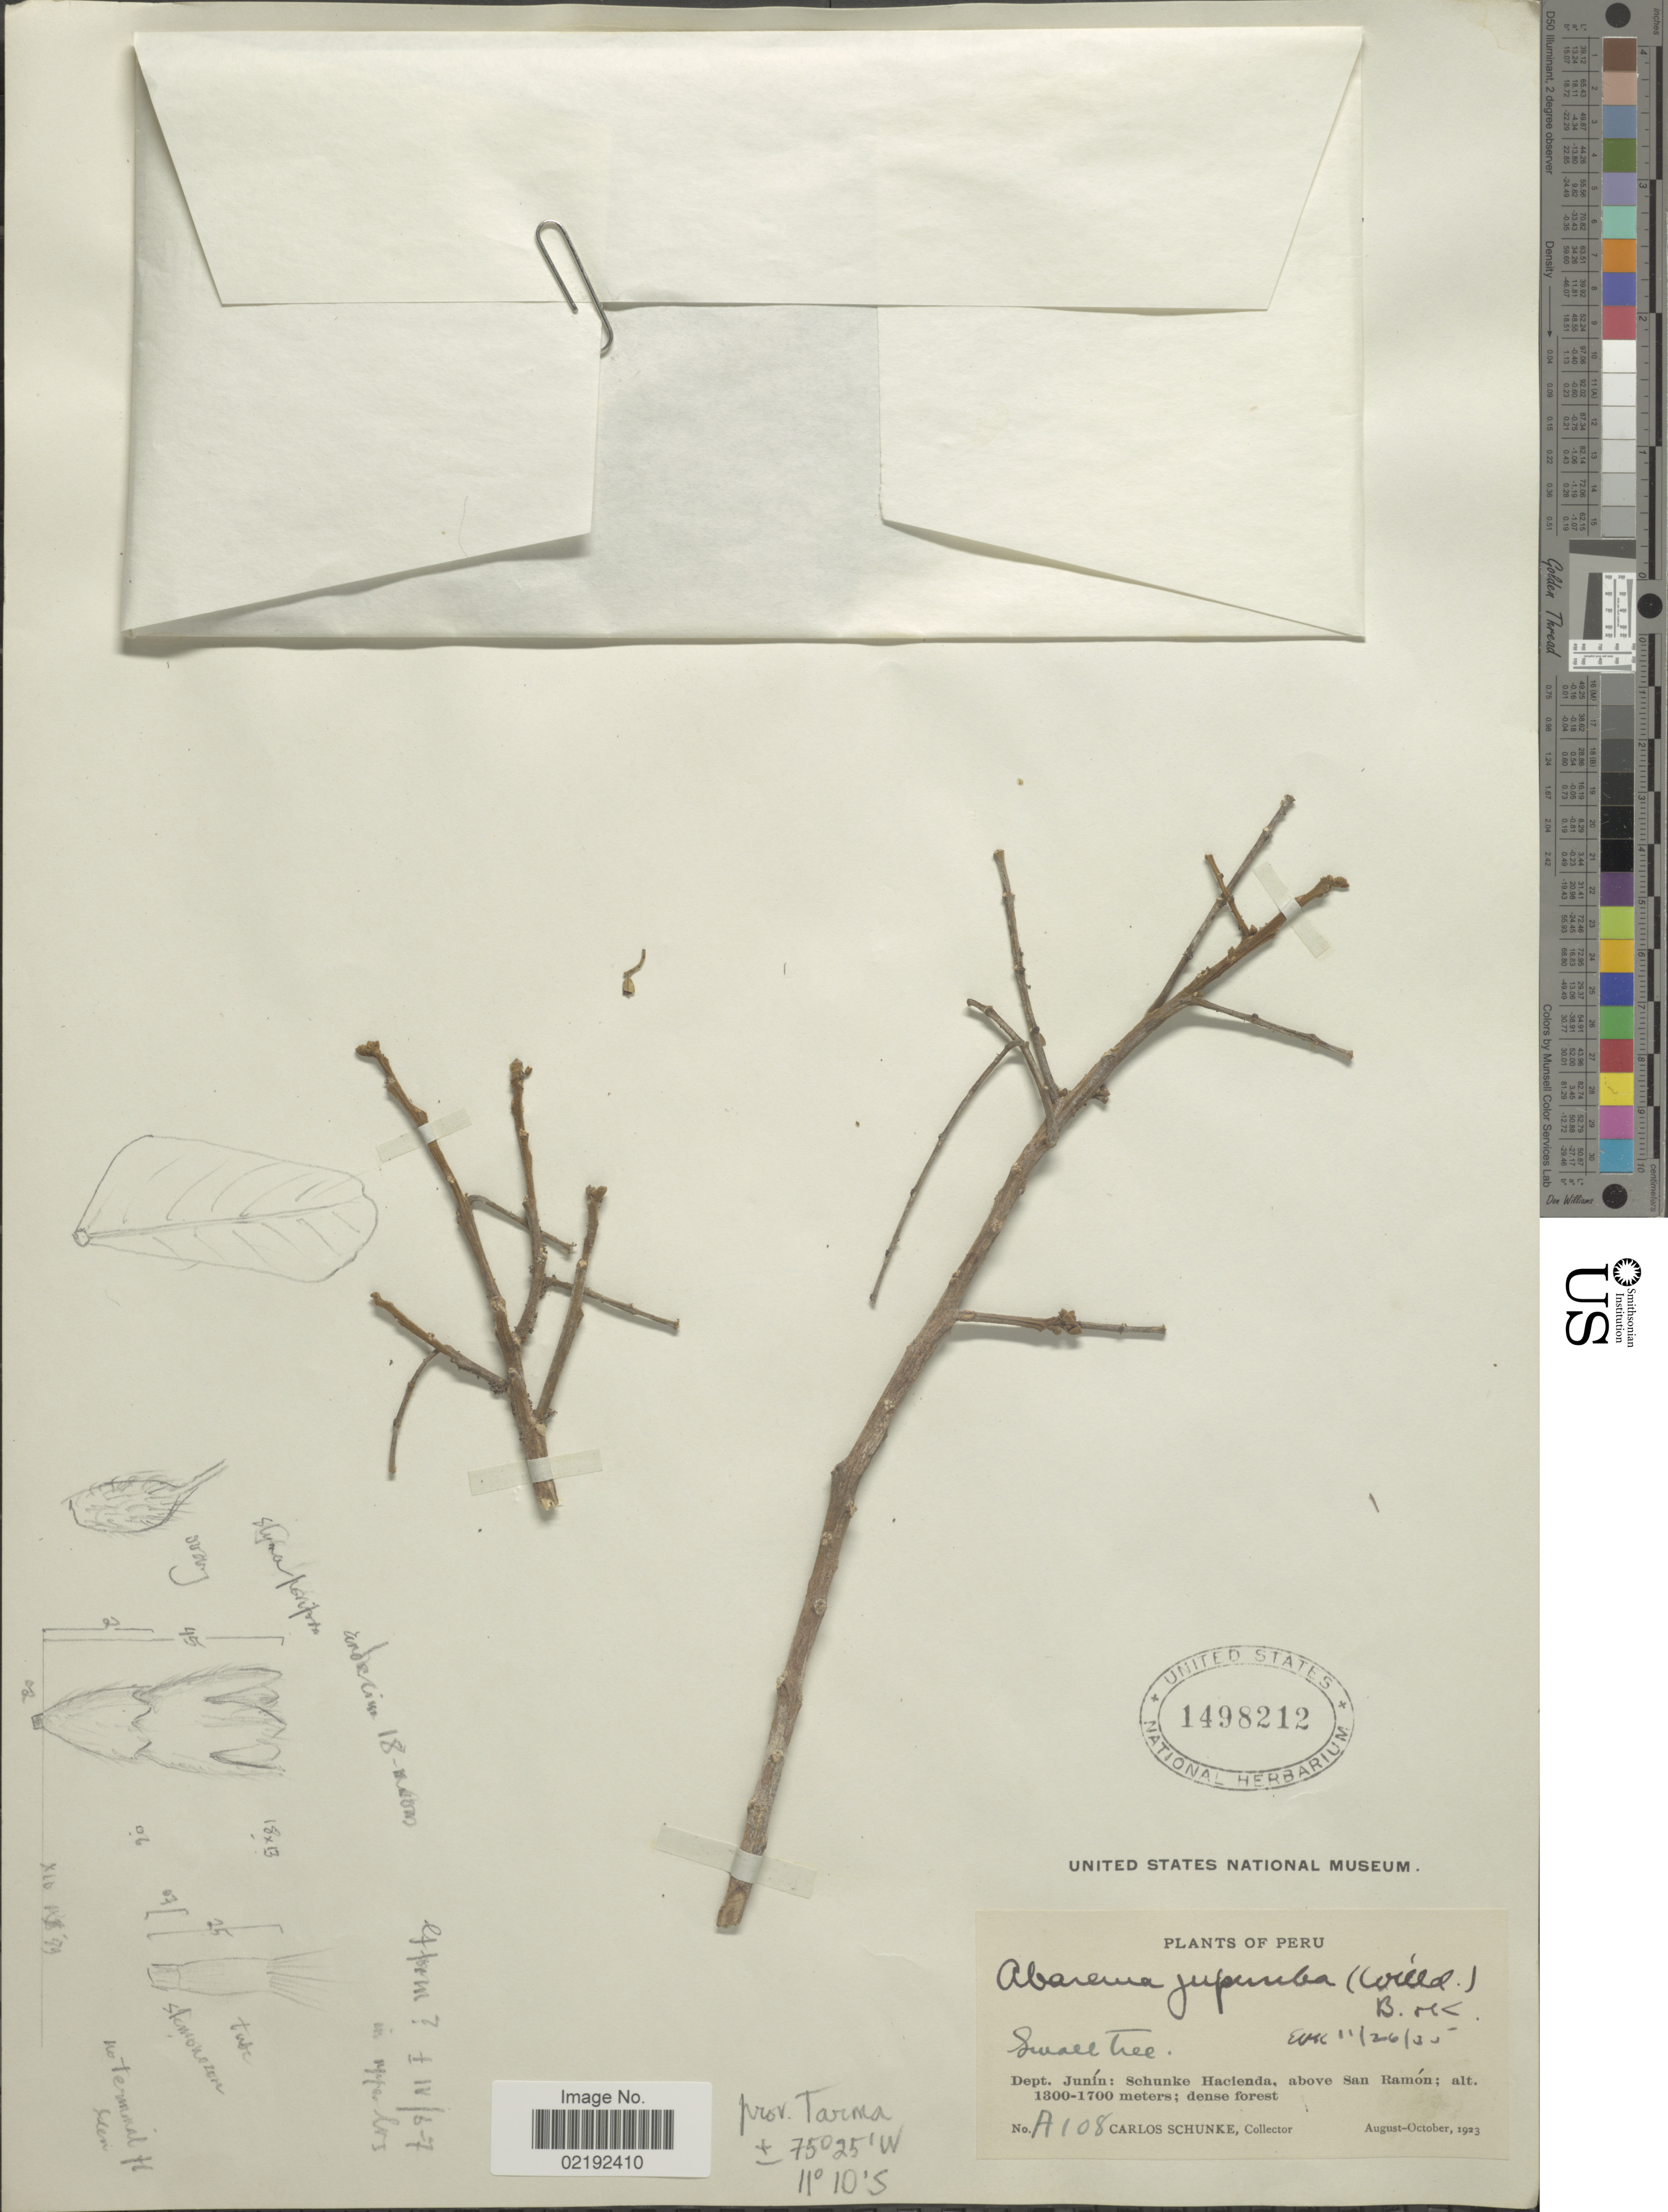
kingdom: Plantae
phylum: Tracheophyta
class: Magnoliopsida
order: Fabales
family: Fabaceae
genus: Abarema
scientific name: Abarema jupunba var. jupunba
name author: (Willd.) Britton & Killip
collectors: C. Schunke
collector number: A108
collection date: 1923-08/1923-10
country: Peru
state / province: Junín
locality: Schunke Hacienda, above San Ramon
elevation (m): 1300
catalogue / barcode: US 1498212